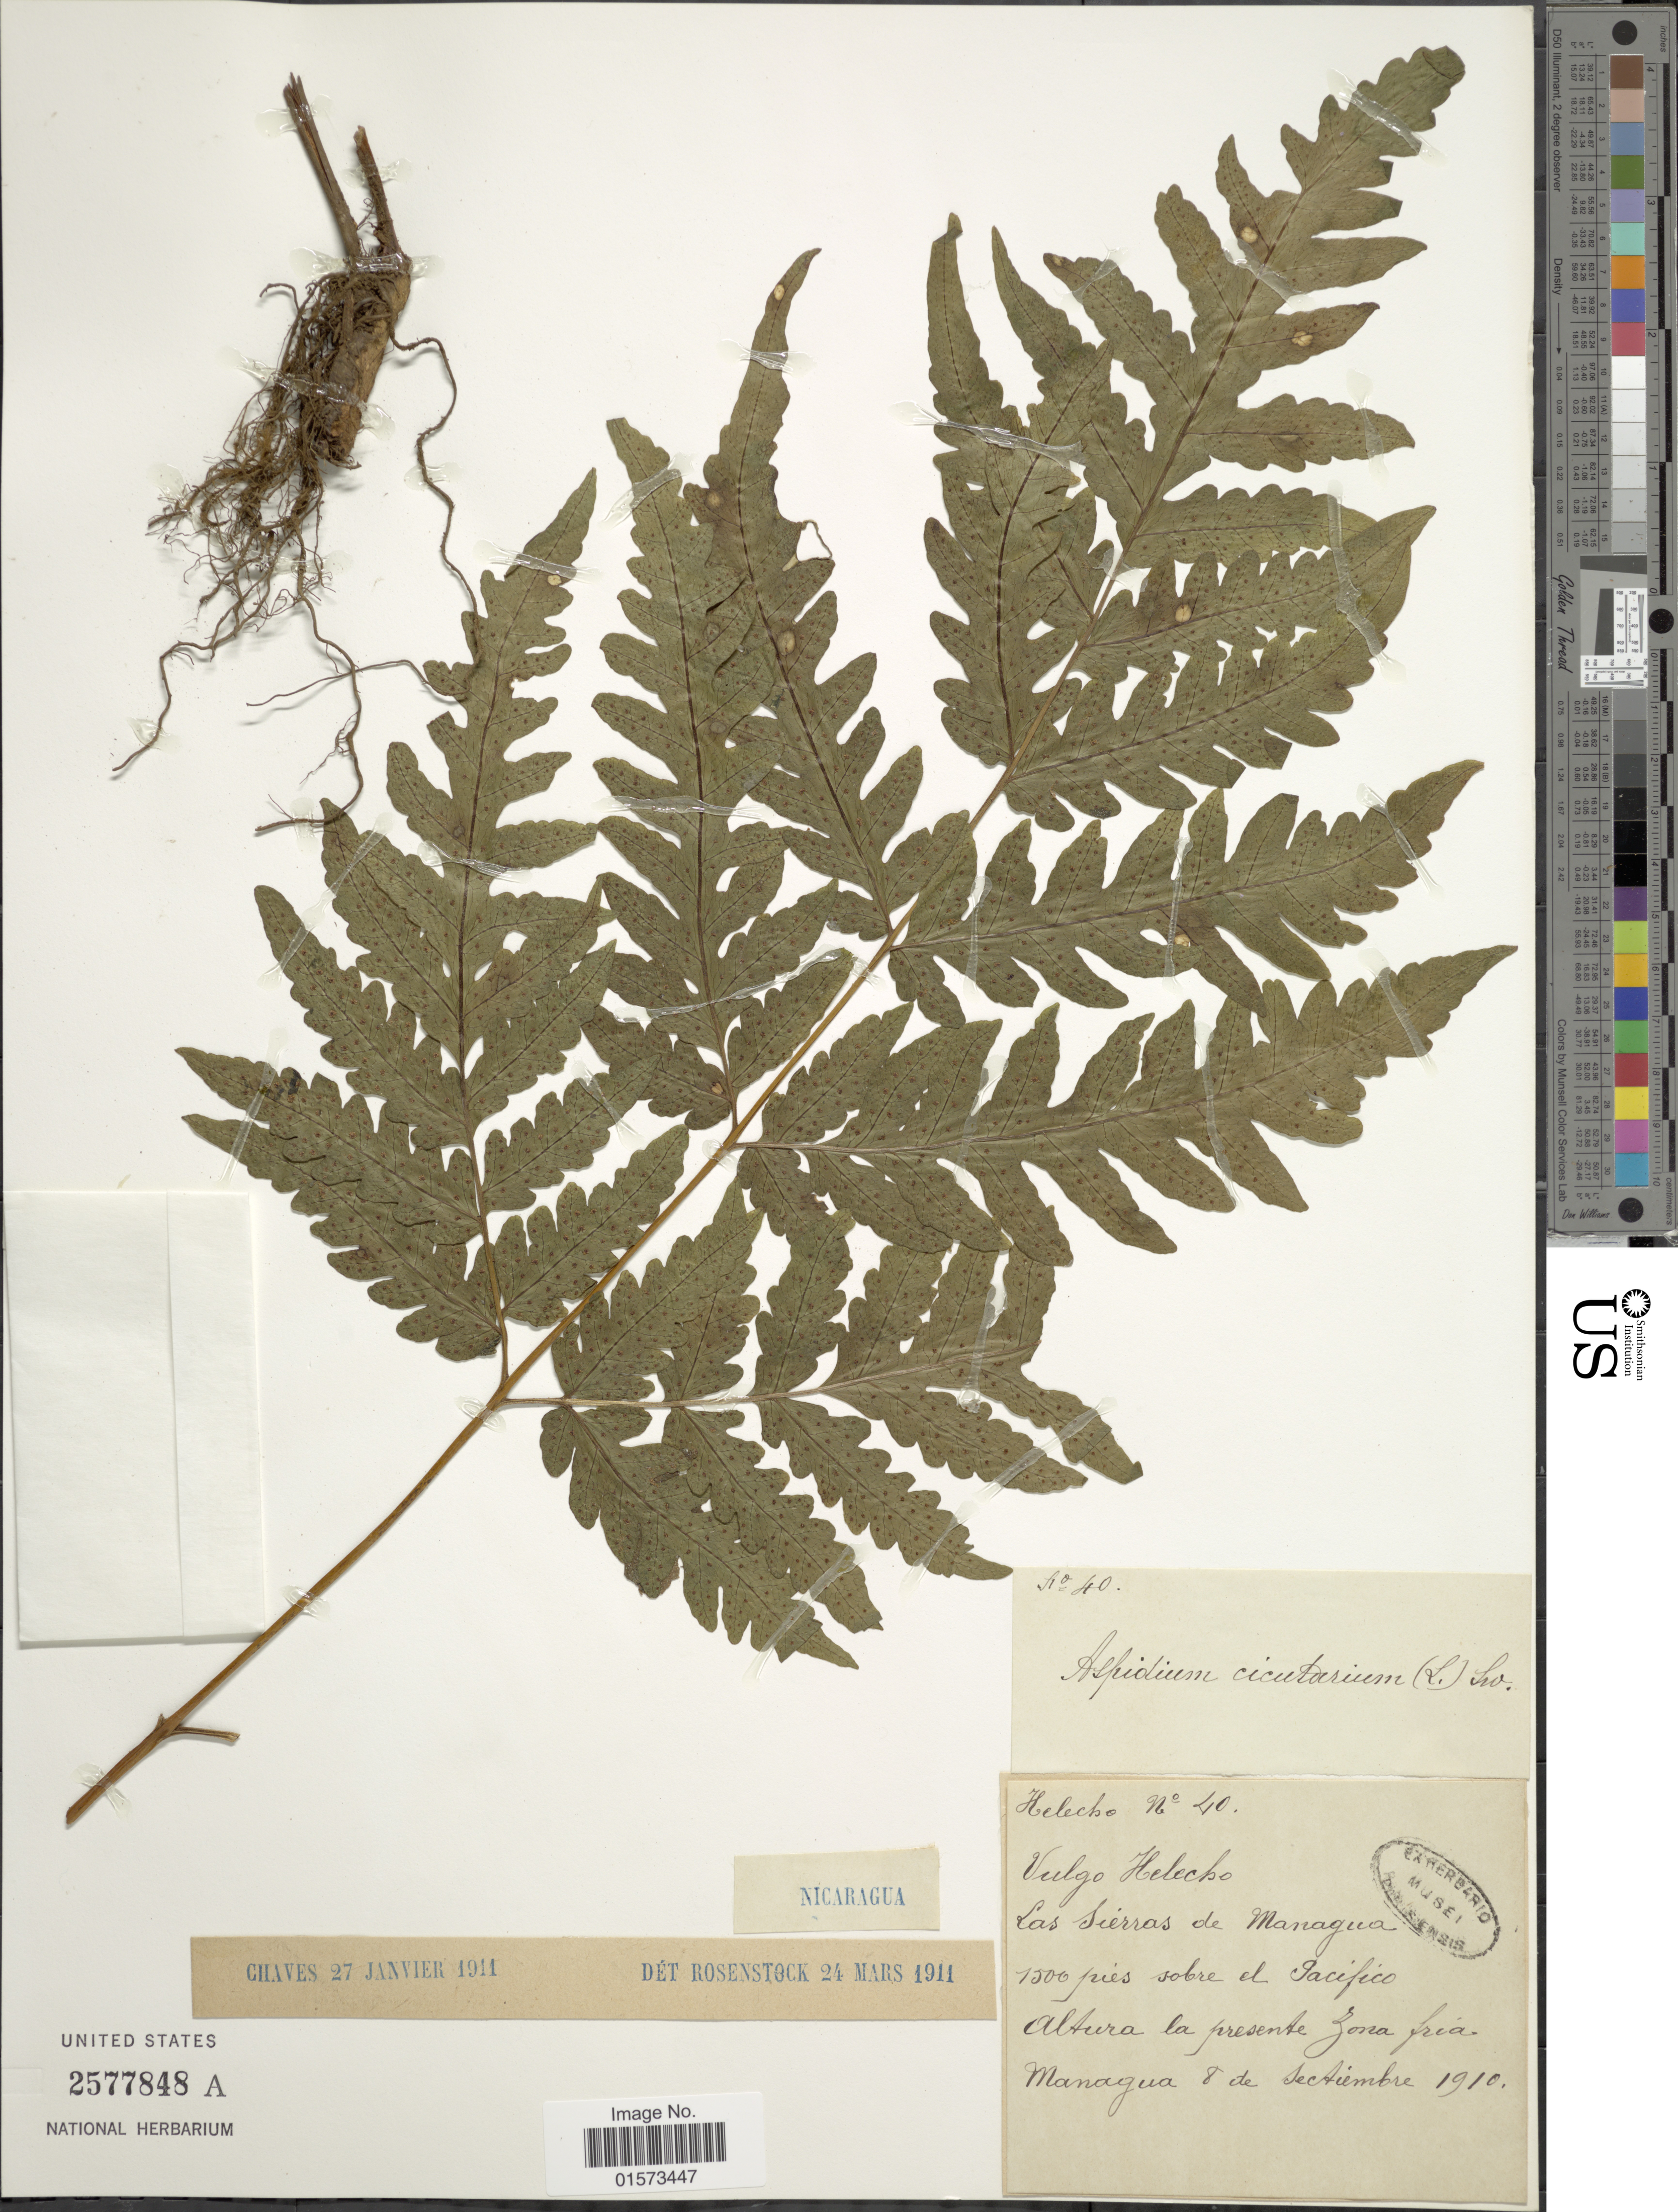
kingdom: Plantae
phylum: Tracheophyta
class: Polypodiopsida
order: Polypodiales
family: Tectariaceae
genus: Tectaria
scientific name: Tectaria mexicana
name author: (Fée) C.V. Morton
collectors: Helecho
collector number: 40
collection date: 1910-09-08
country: Nicaragua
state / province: Managua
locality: Vulgo Helecho. Las Sierras de Managua, sobre el Pacifico altura la presente Zona fria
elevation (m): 457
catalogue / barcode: US 2577848A